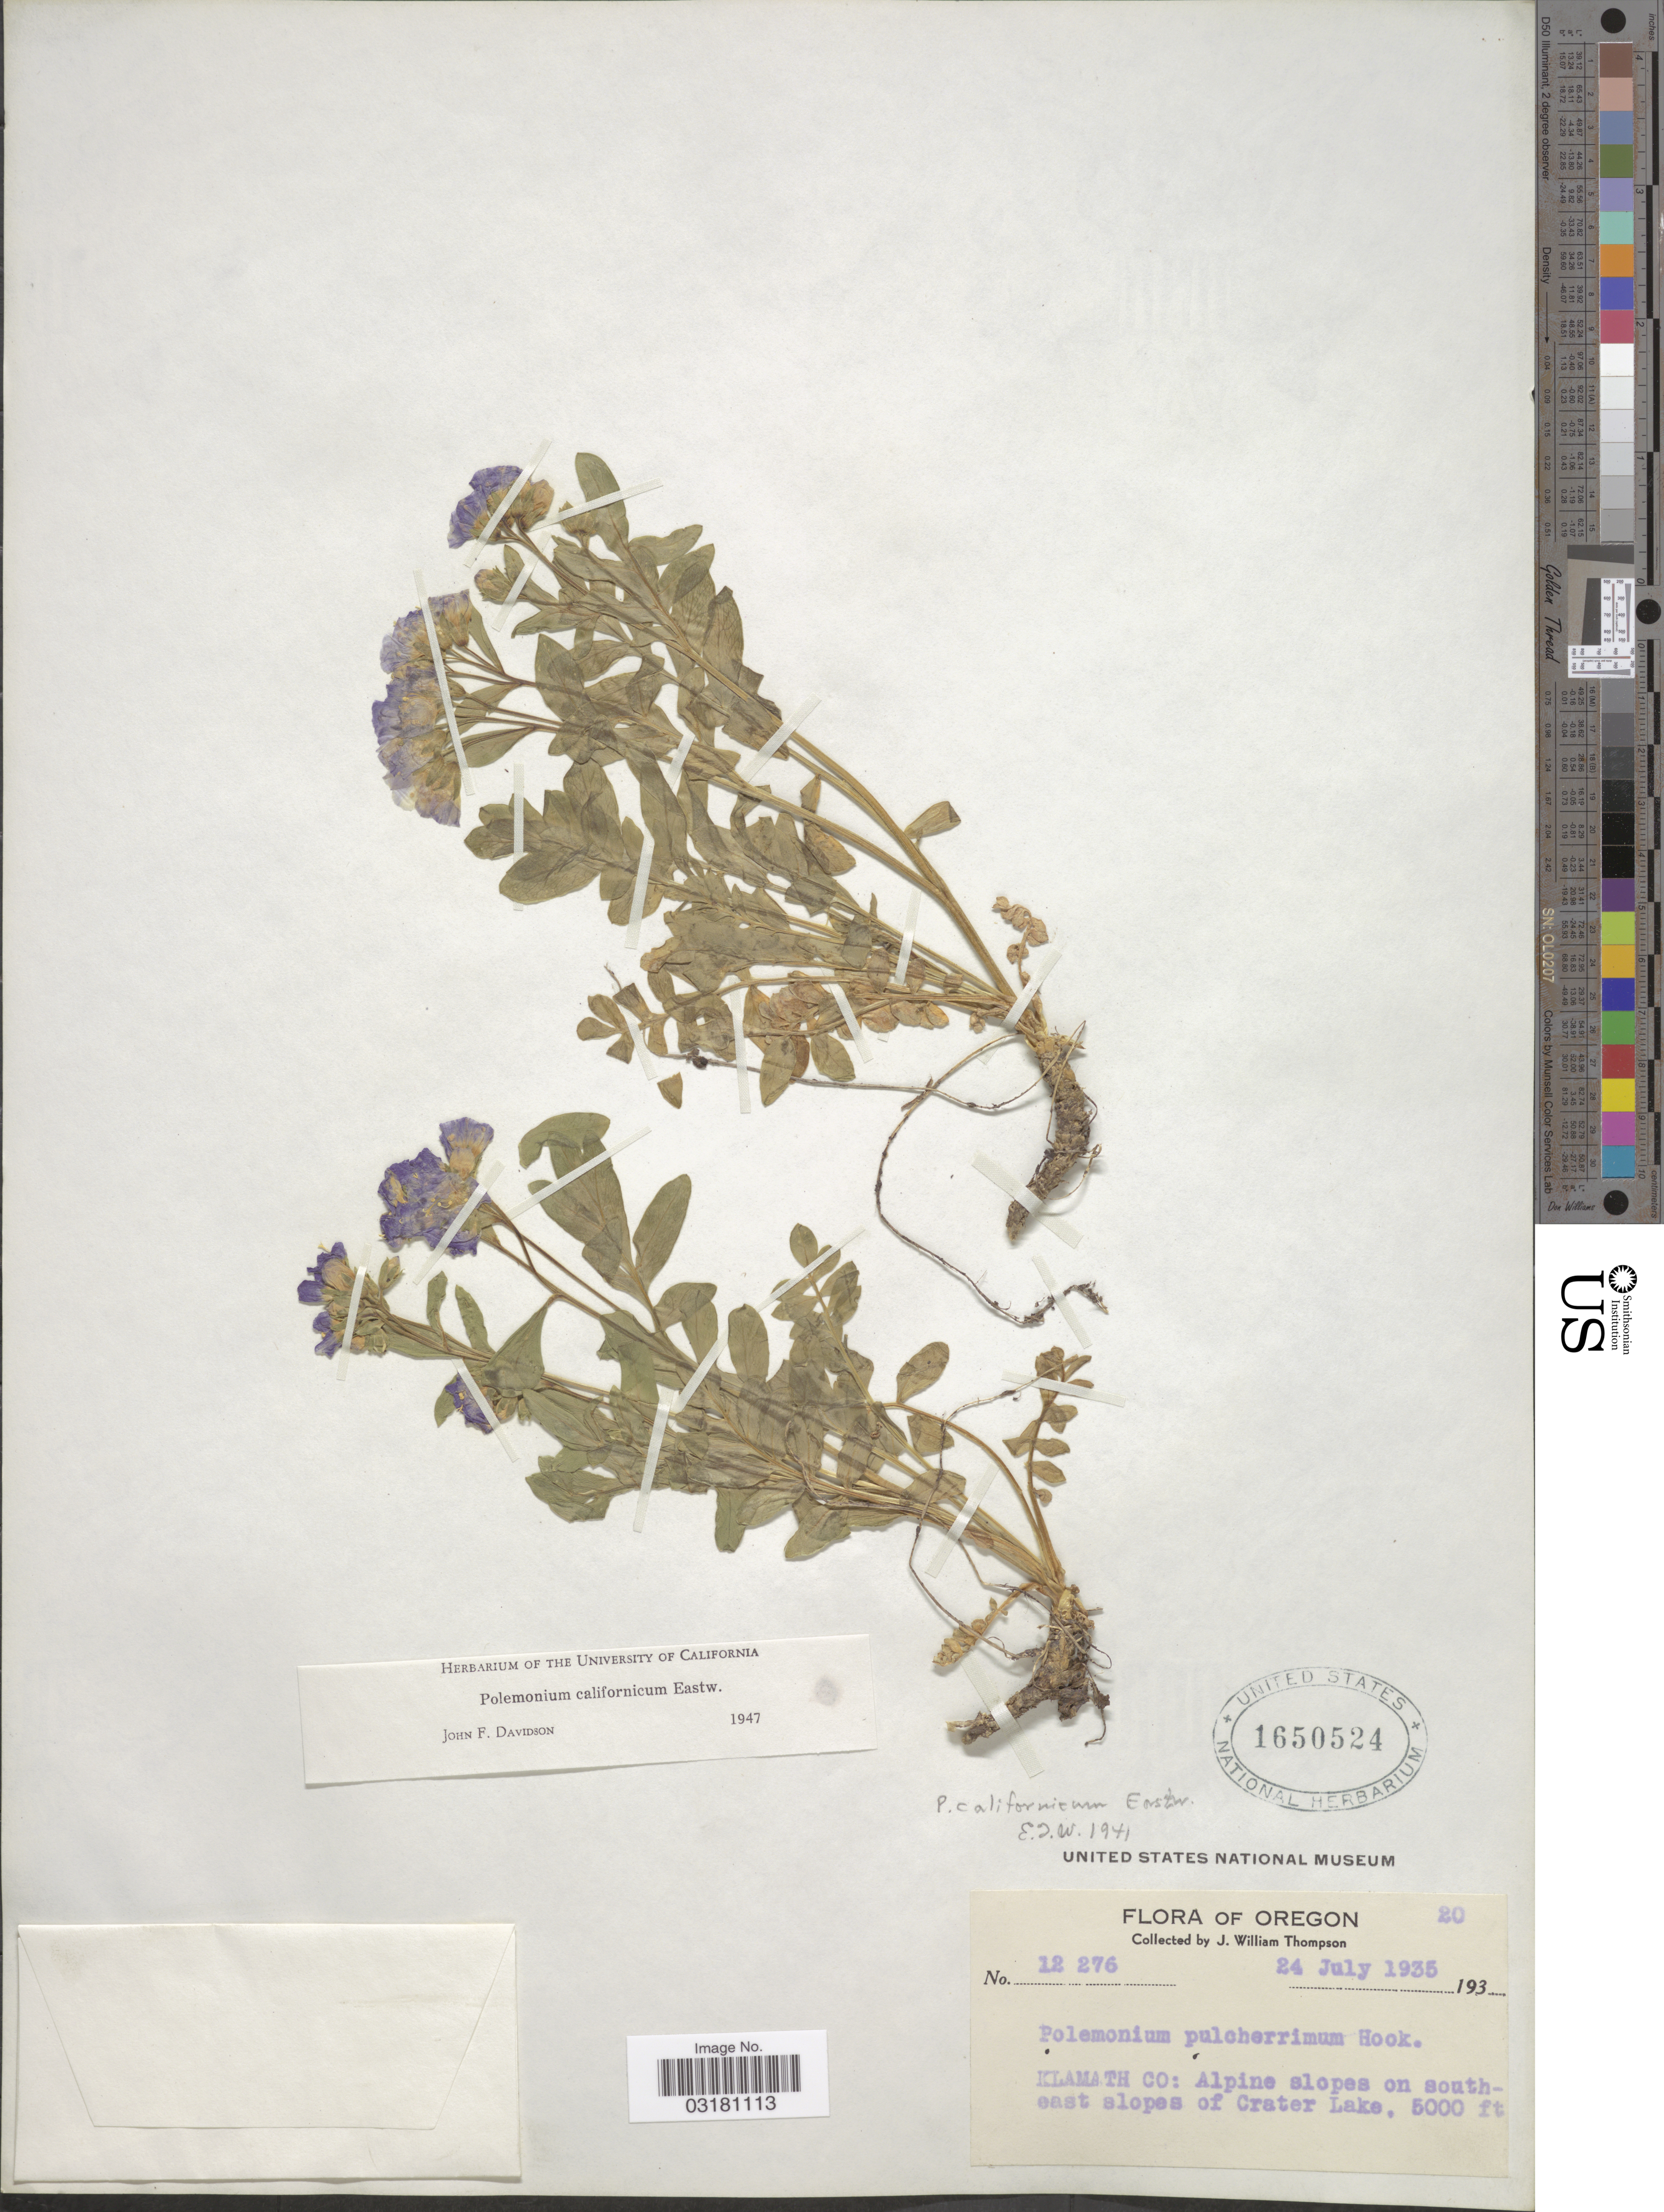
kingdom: Plantae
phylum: Tracheophyta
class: Magnoliopsida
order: Ericales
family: Polemoniaceae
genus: Polemonium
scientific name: Polemonium californicum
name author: Eastw.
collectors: J. W. Thompson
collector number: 12276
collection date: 1935-07-24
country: United States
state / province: Oregon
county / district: Klamath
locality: Klamath Co: Alpine slopes on southeast slopes of Crater Lake.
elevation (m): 1524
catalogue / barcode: US 1650524